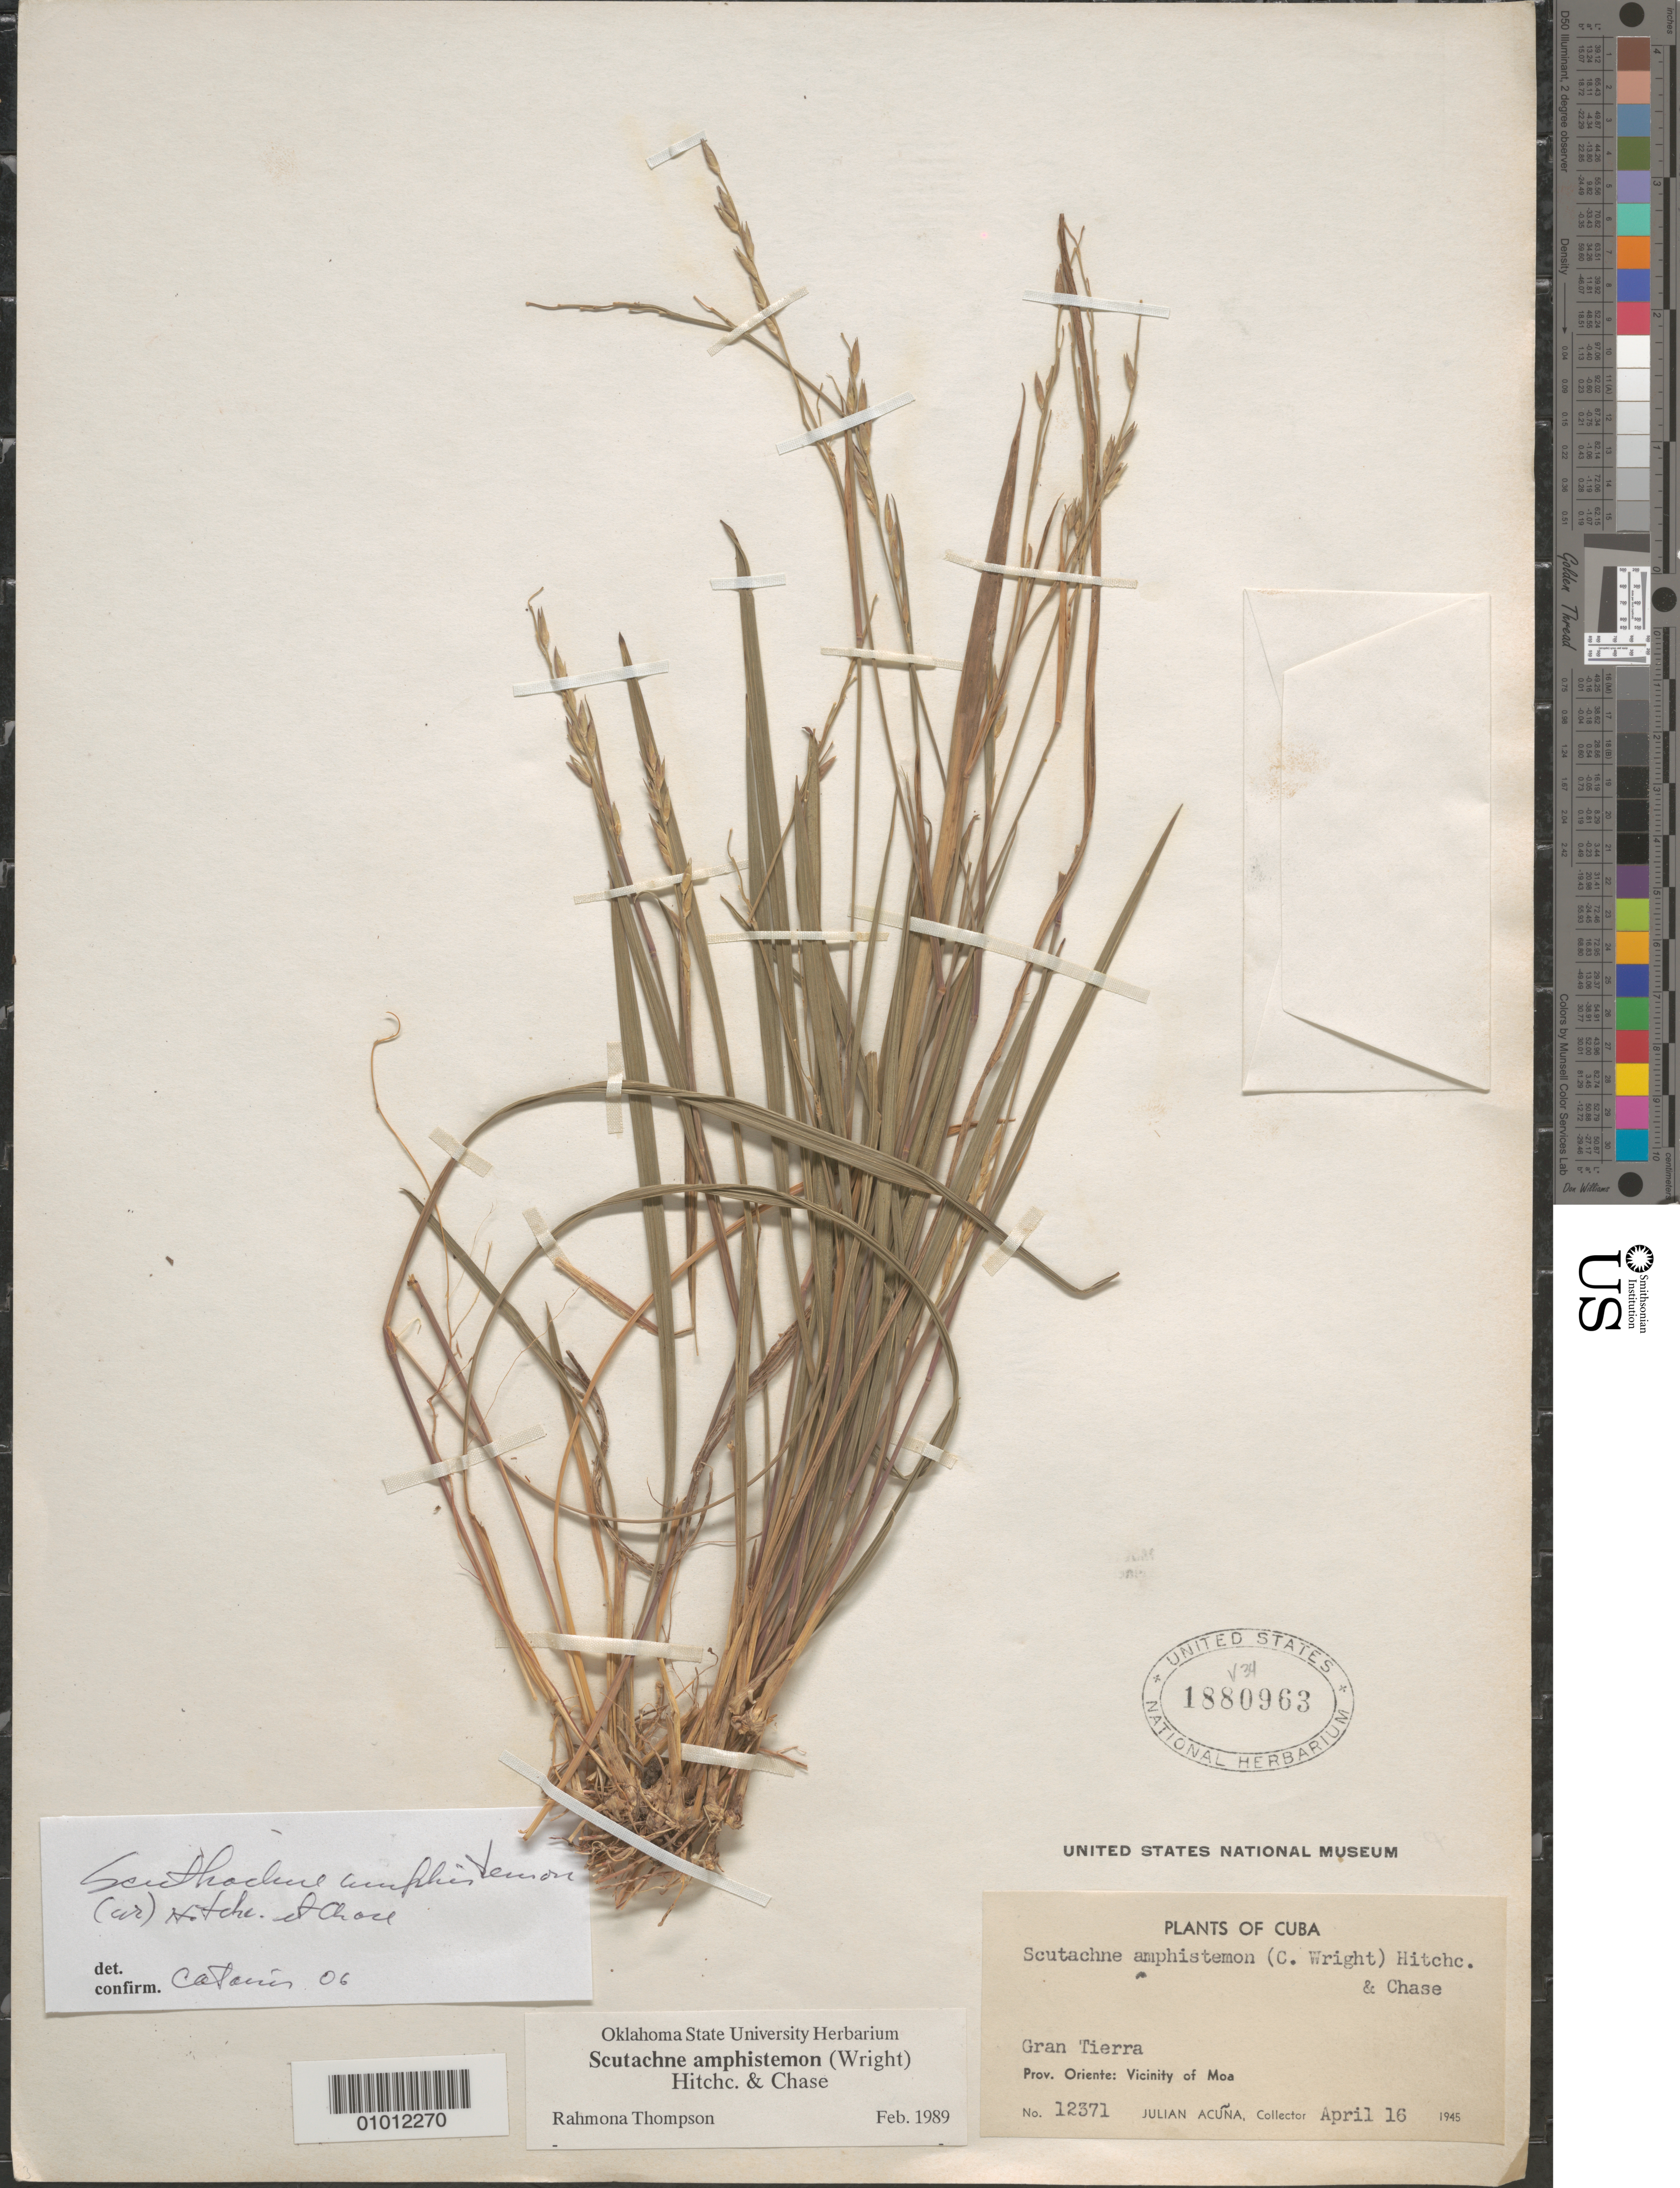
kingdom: Plantae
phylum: Tracheophyta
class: Liliopsida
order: Poales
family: Poaceae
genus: Scutachne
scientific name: Scutachne amphistemon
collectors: J. Acuña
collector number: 12371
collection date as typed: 16 Apr 1945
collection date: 1945-04-16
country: Cuba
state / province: Holguín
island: Cuba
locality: Gran Tierra, Vic of Moa [Oriente]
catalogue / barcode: US 1880963